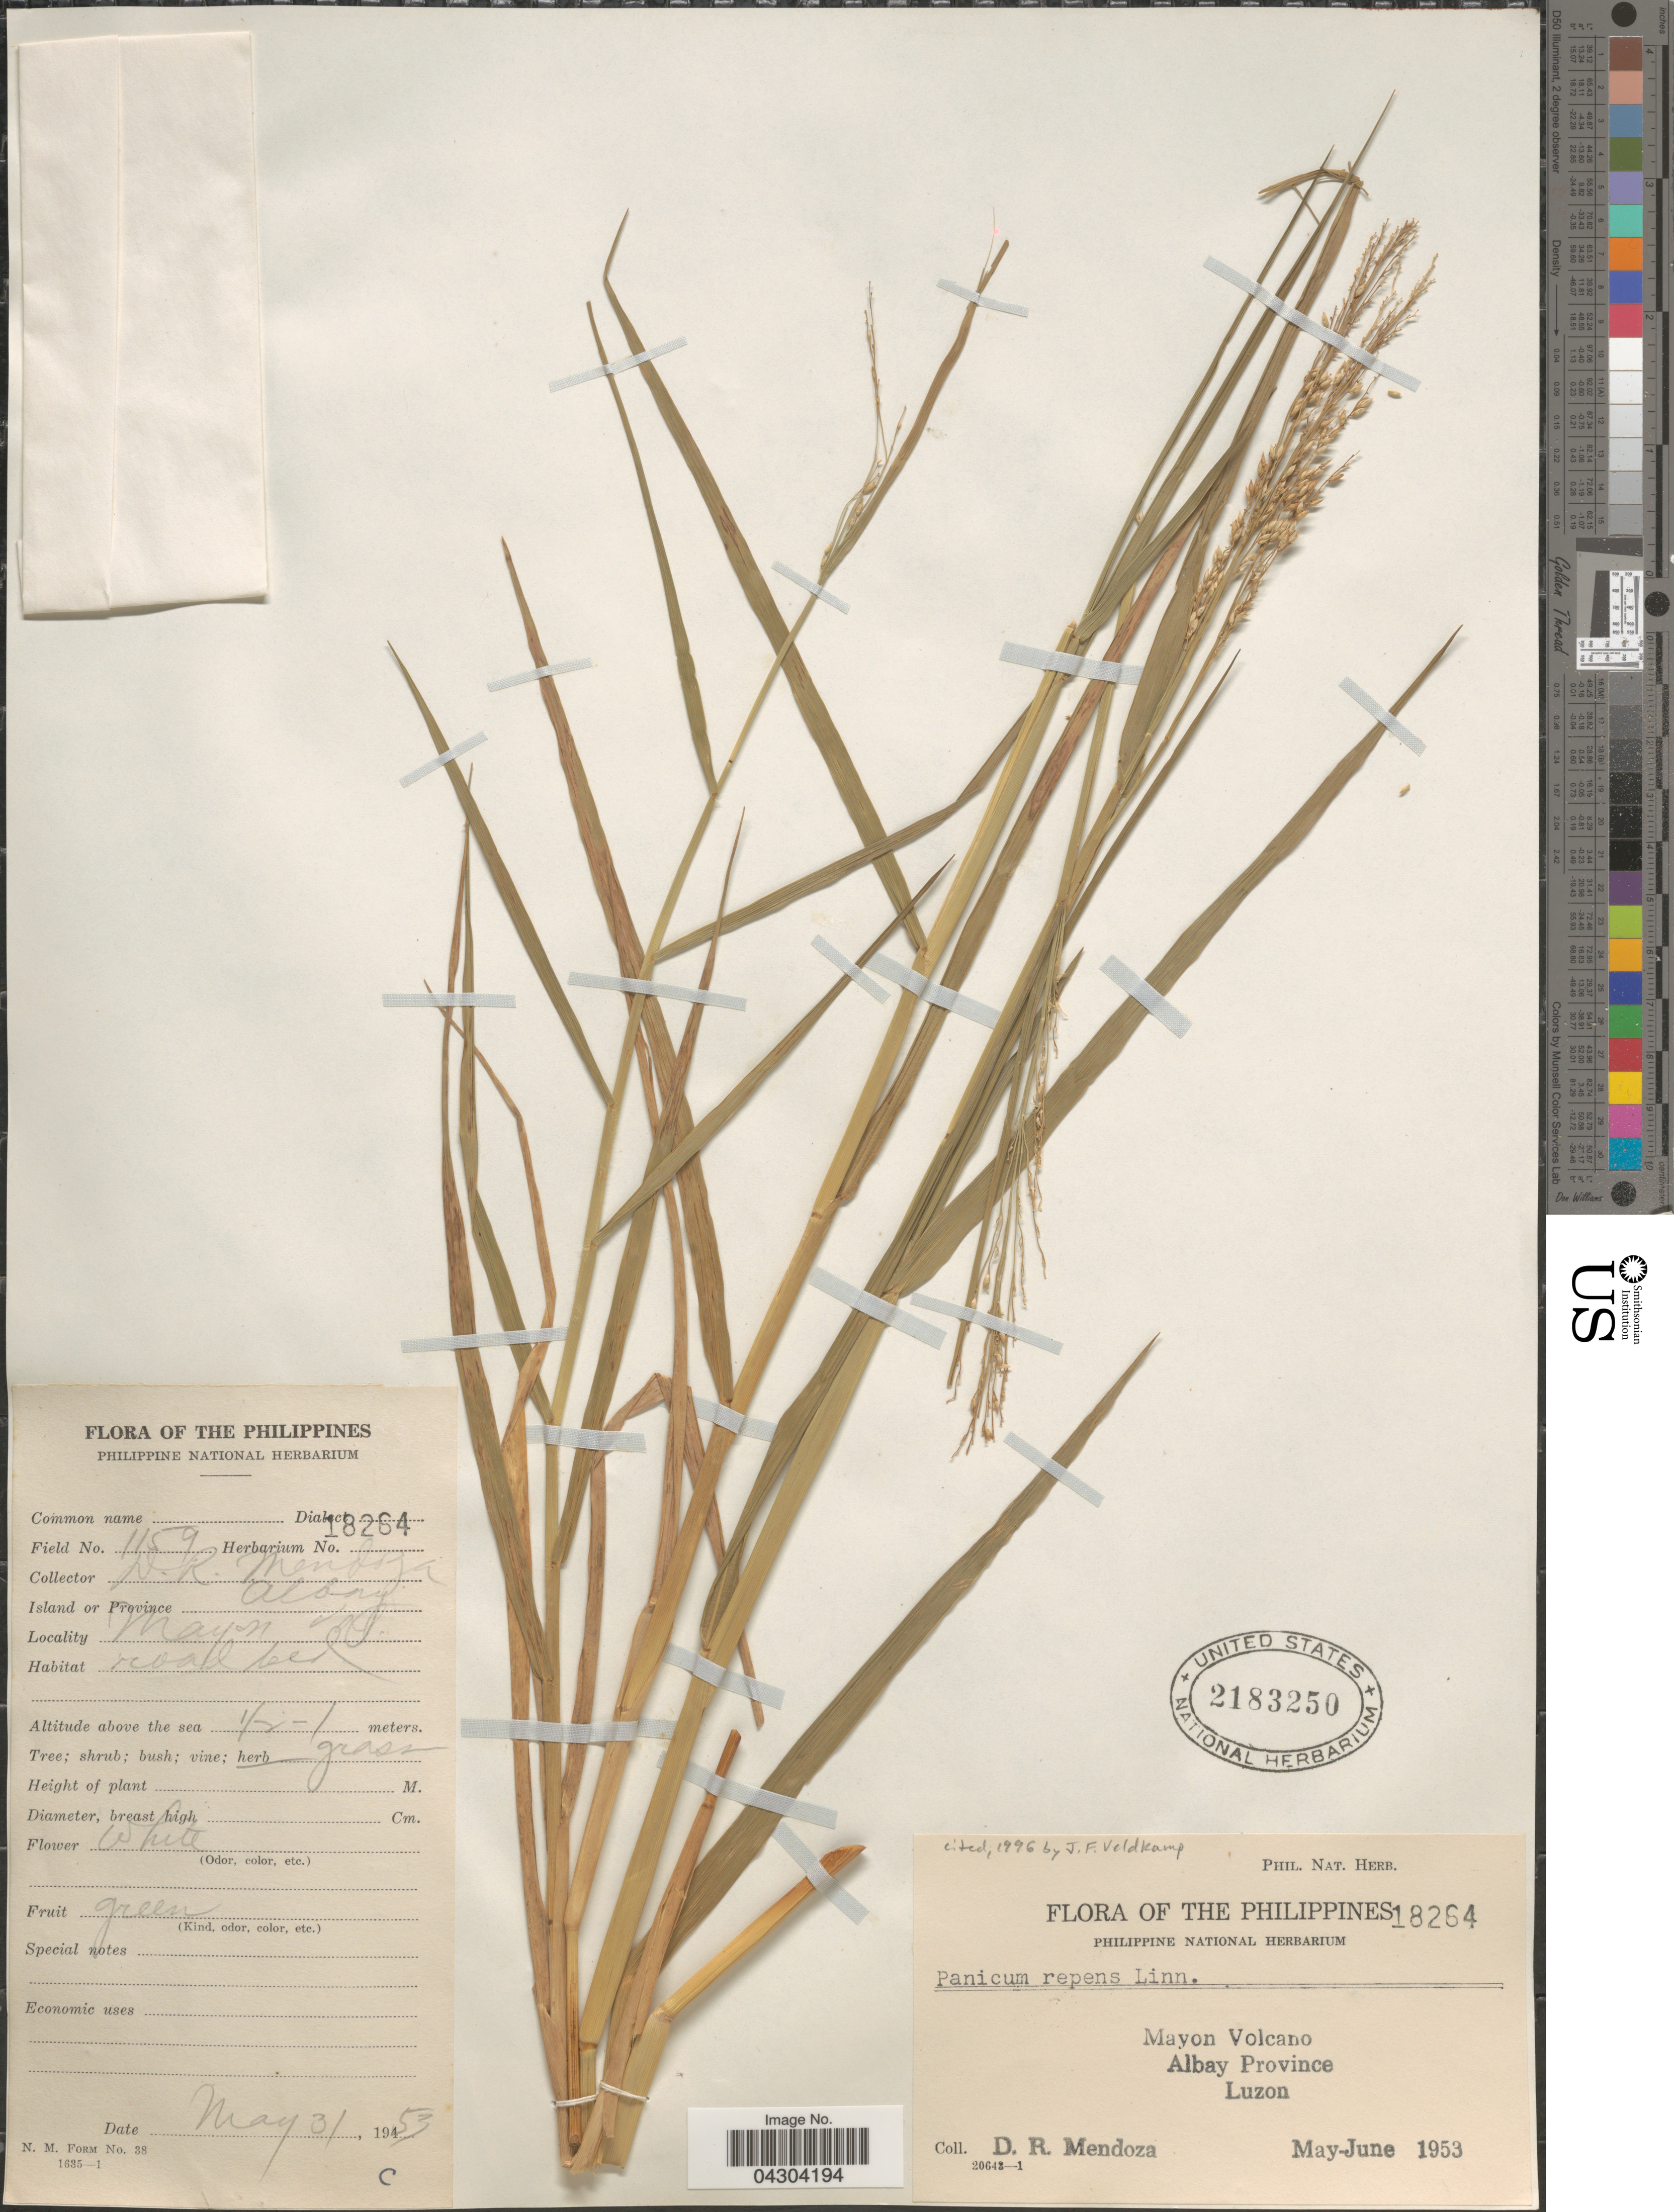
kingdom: Plantae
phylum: Tracheophyta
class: Liliopsida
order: Poales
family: Poaceae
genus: Panicum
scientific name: Panicum repens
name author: L.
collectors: D. Mendoza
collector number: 1159/Phil. Nat. Herb. 18264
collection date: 1953-05-31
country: Philippines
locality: Island or Province Albay. Mayon Volcano. Luzon.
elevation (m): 0.5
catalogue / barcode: US 2183250